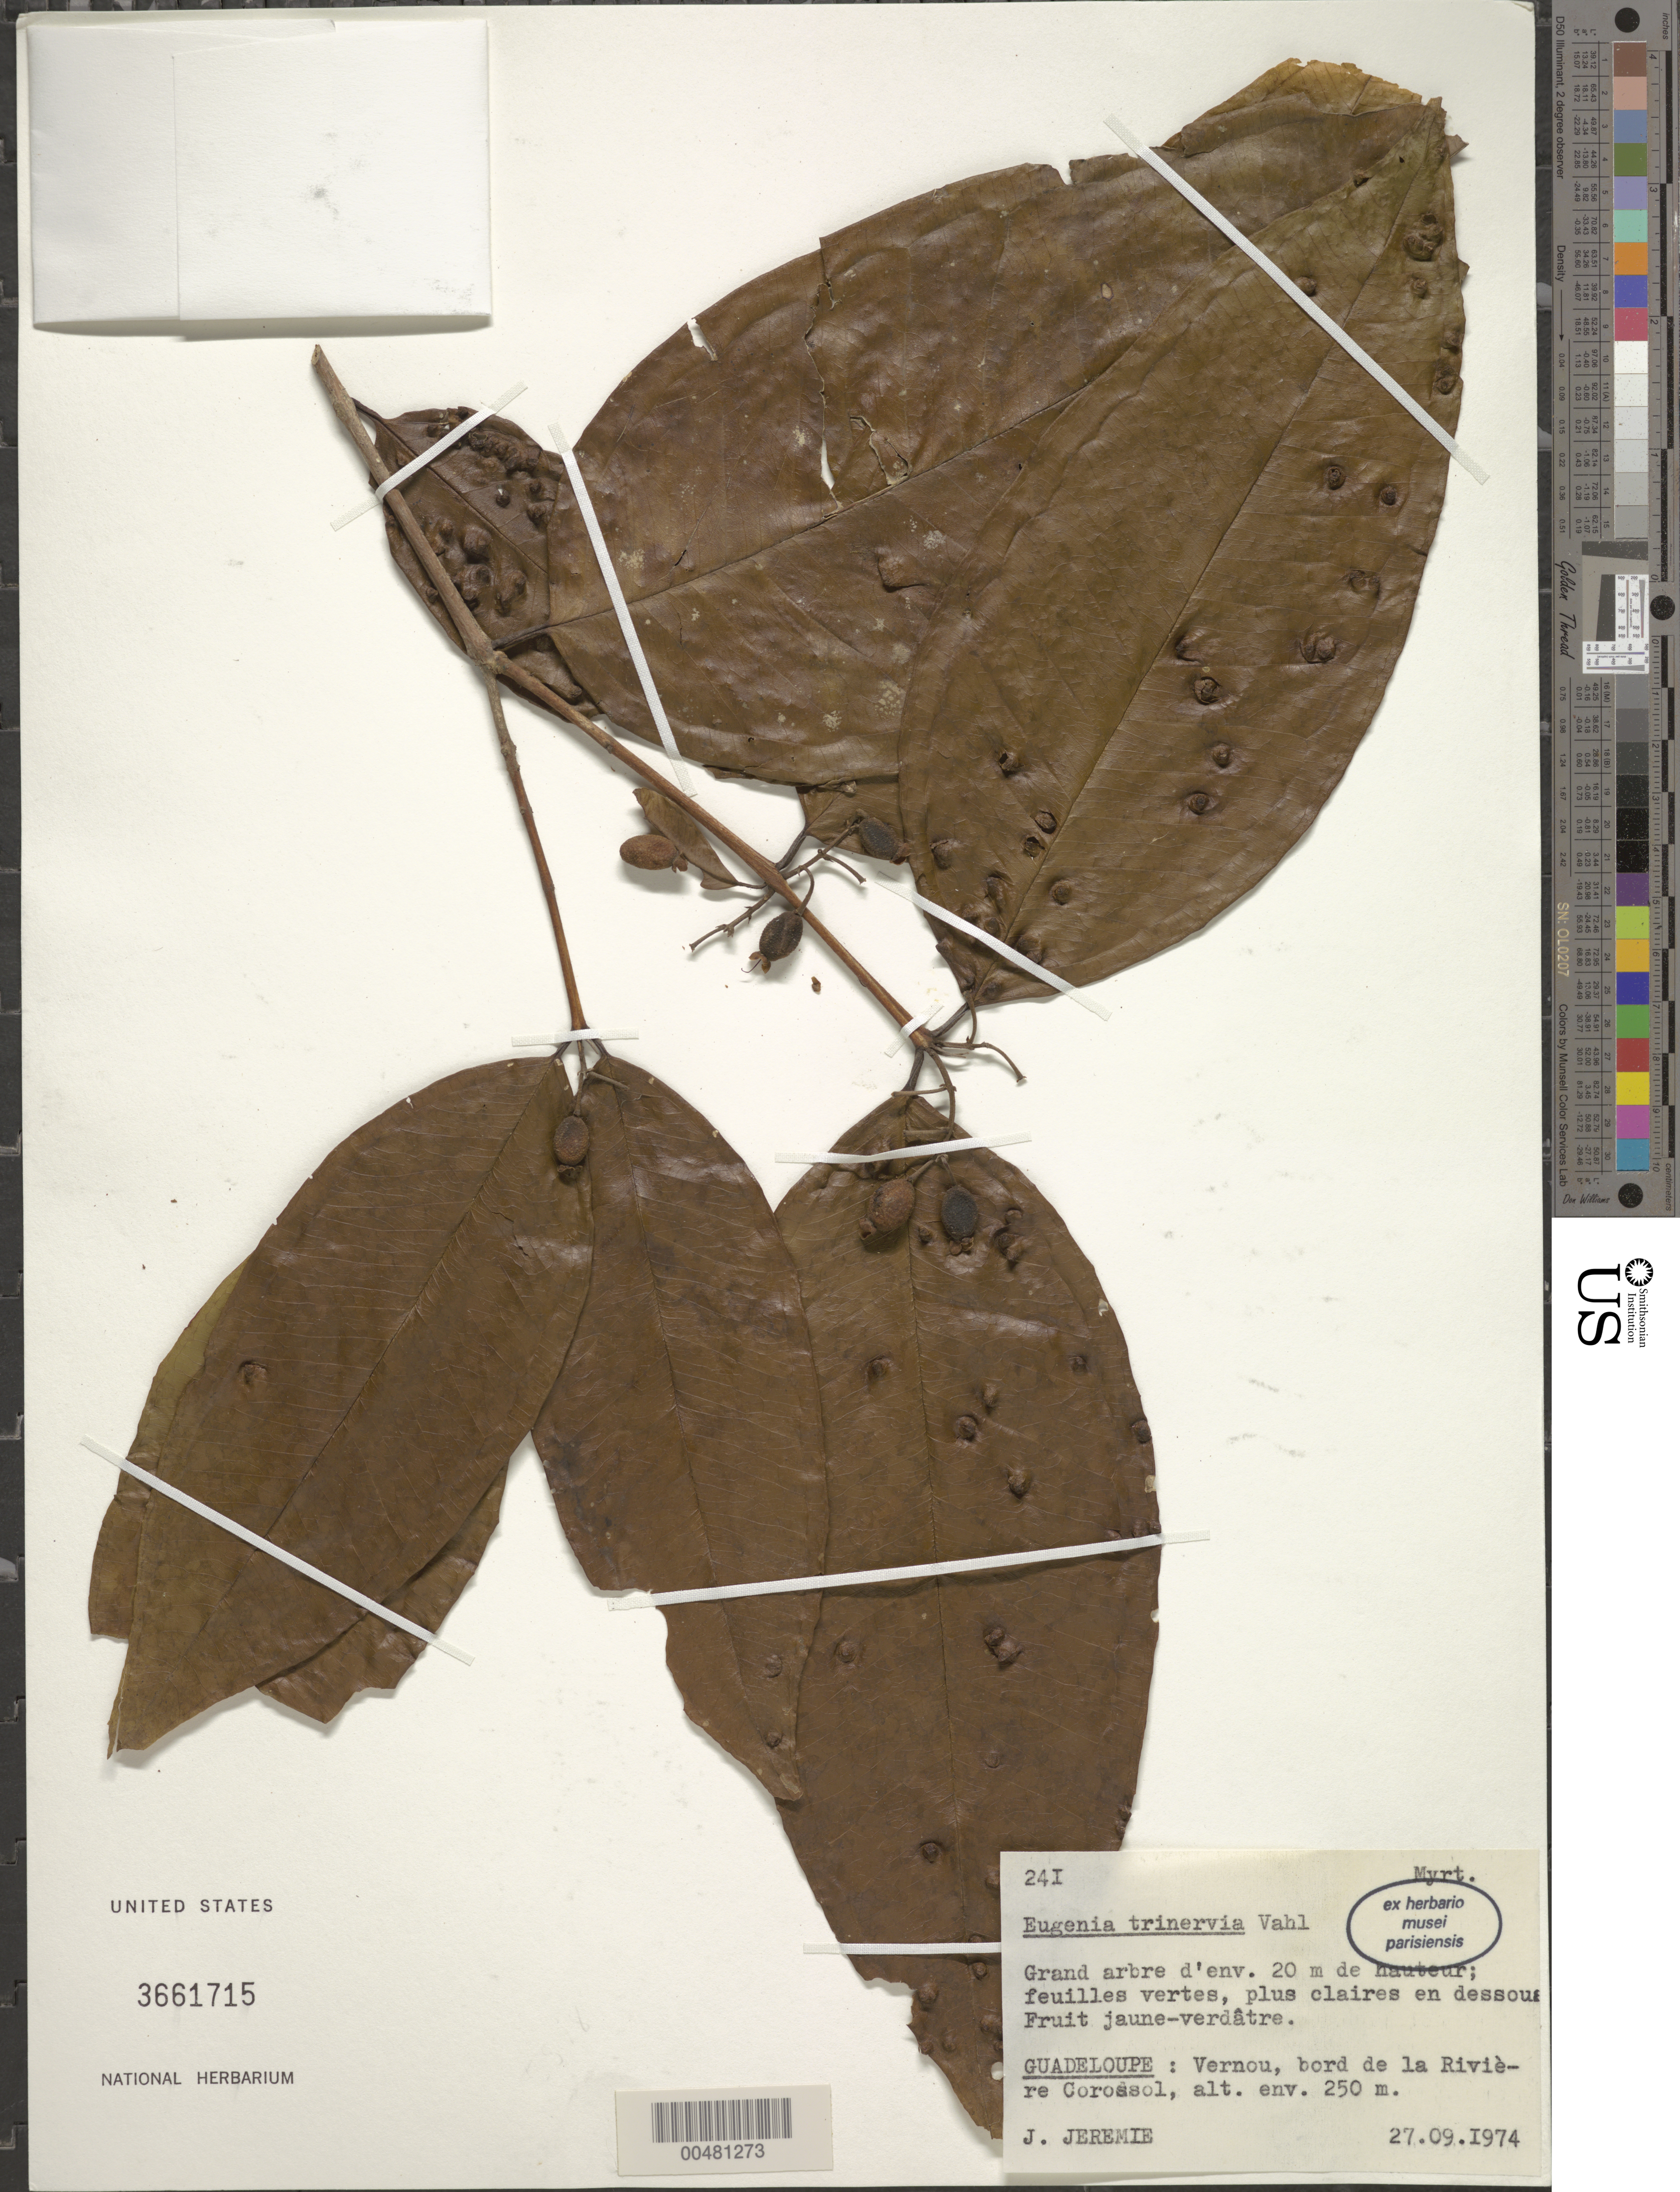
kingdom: Plantae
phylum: Tracheophyta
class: Magnoliopsida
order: Myrtales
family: Myrtaceae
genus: Eugenia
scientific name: Eugenia trinervia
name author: Vahl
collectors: J. Jérémie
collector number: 241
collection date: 1974-09-27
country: Guadeloupe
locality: Vernou, bord de la Rivière Corossol.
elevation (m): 250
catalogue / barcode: US 3661715